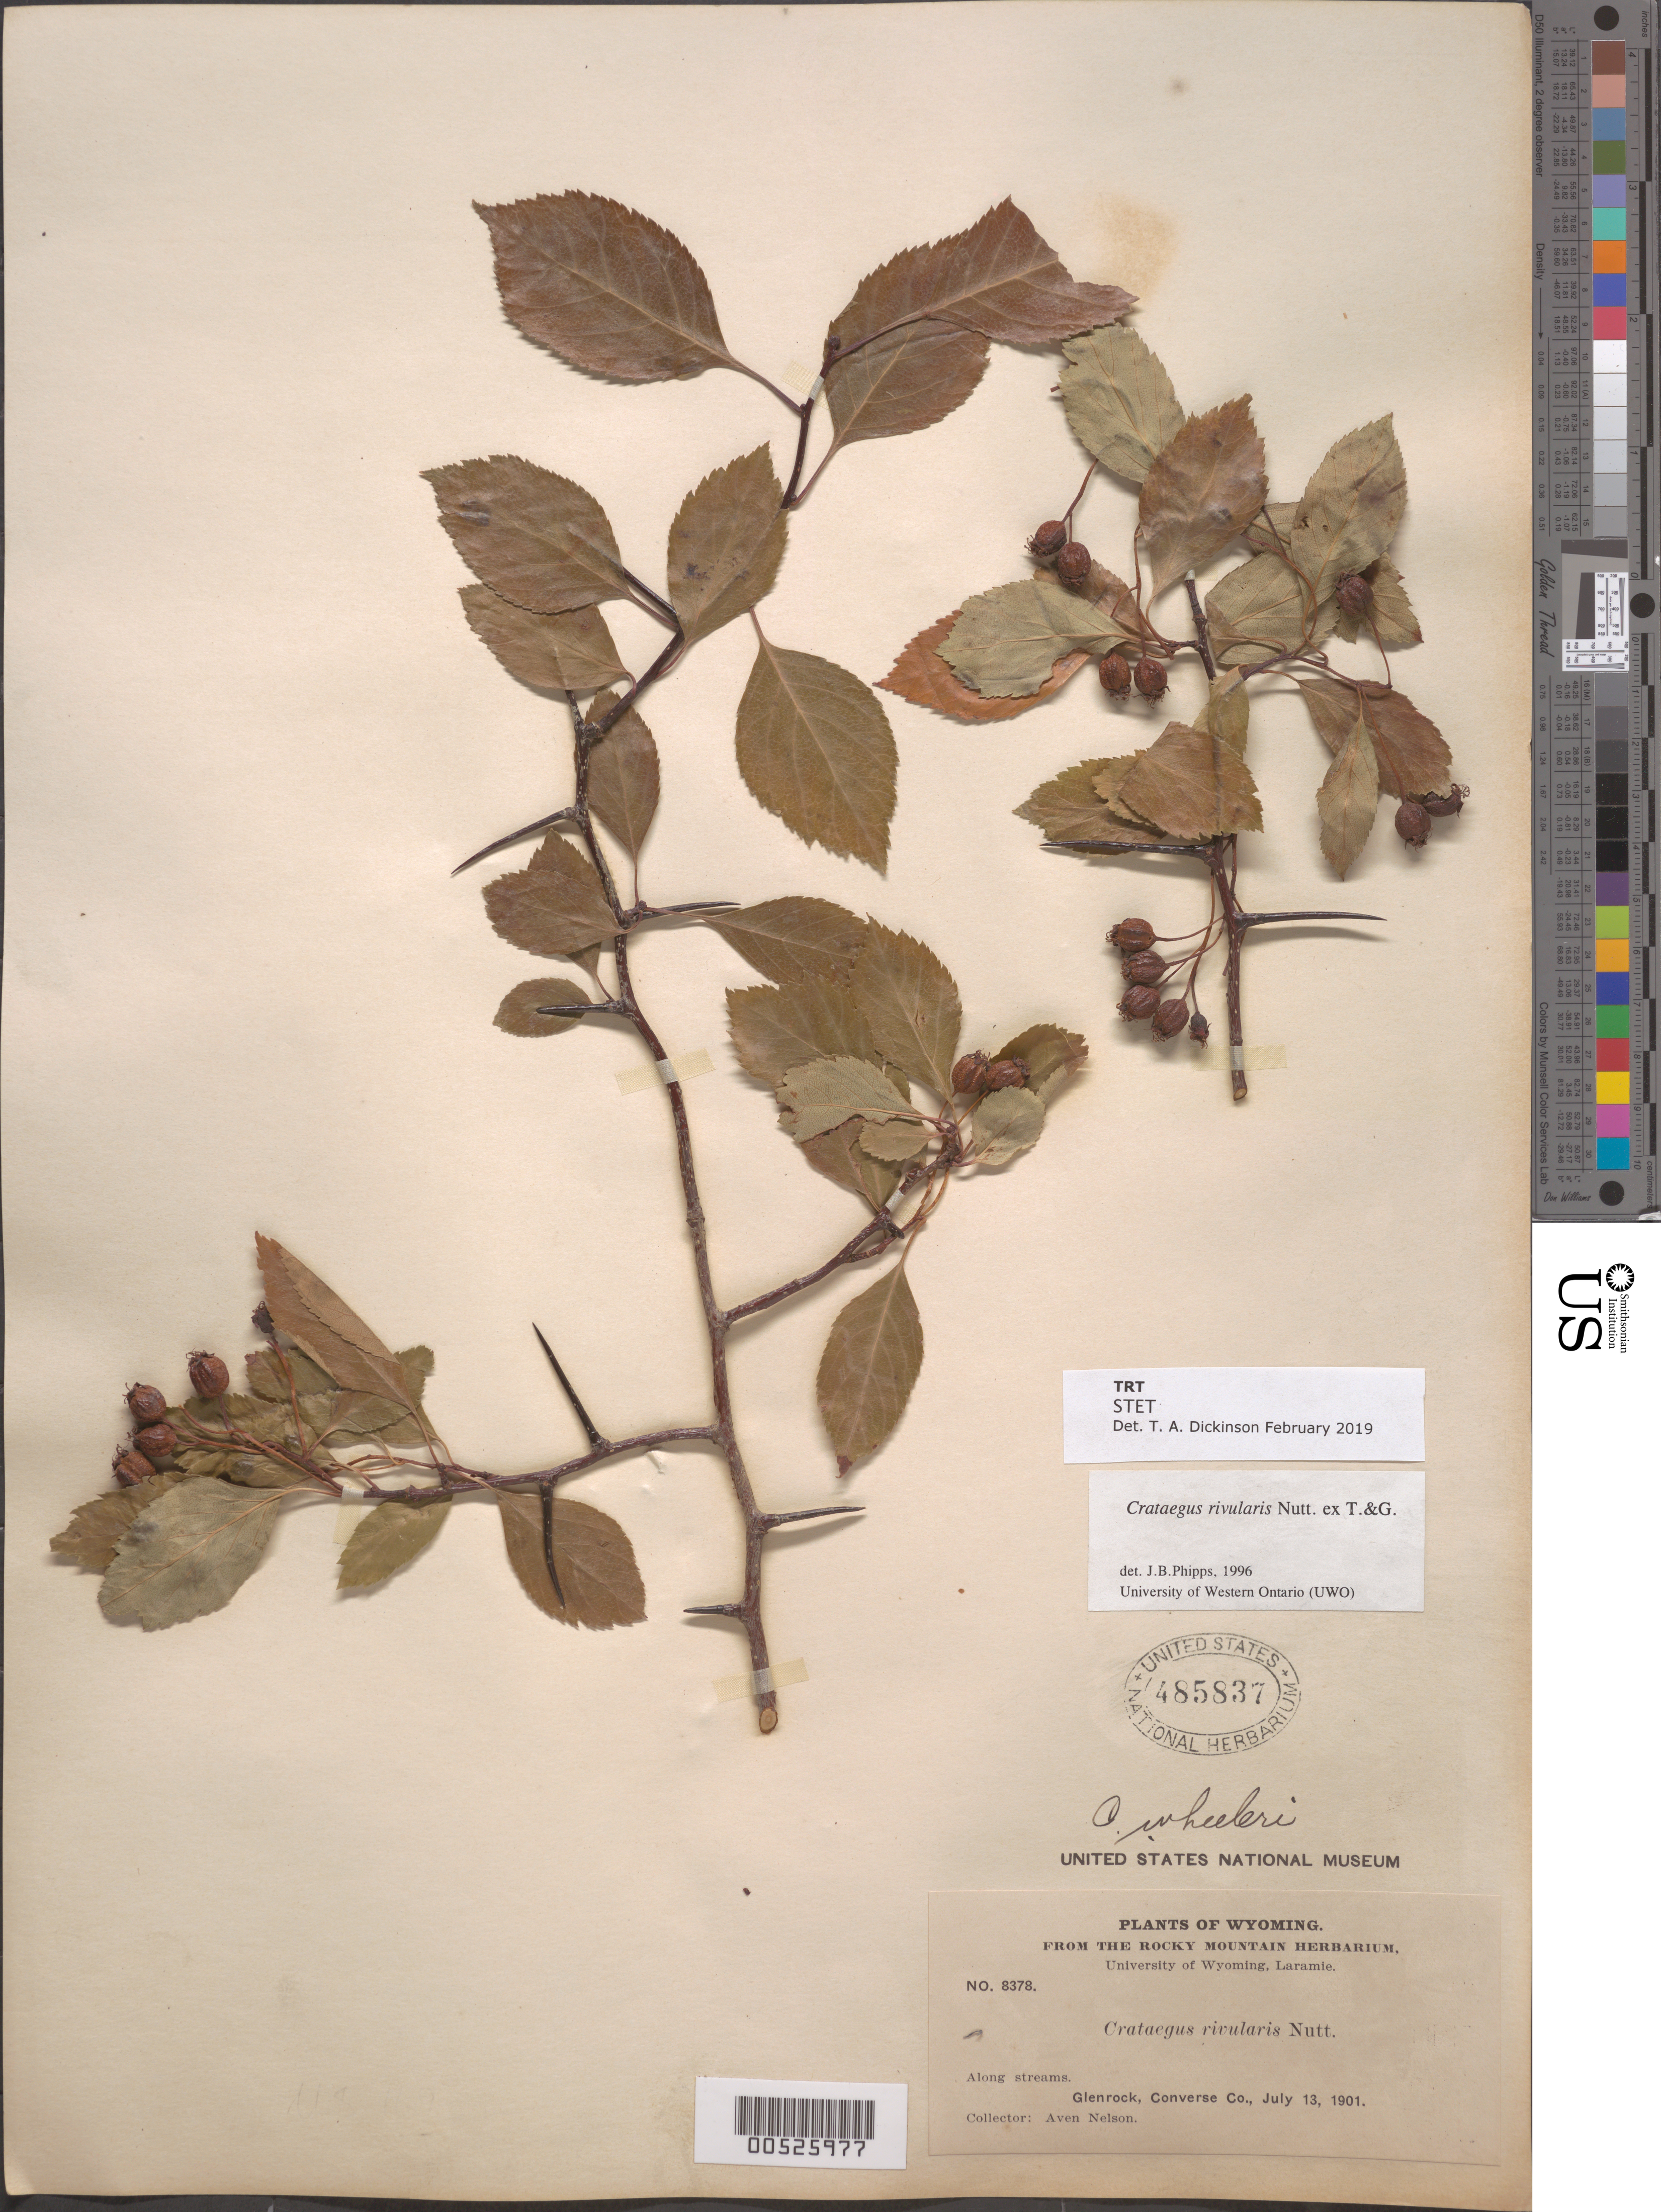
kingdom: Plantae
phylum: Tracheophyta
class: Magnoliopsida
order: Rosales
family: Rosaceae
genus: Crataegus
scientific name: Crataegus rivularis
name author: Nutt.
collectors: A. Nelson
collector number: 8378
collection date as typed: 13 Jul 1901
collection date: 1901-07-13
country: United States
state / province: Wyoming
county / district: Converse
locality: Glenrock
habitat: Along streams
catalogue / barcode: US 485837